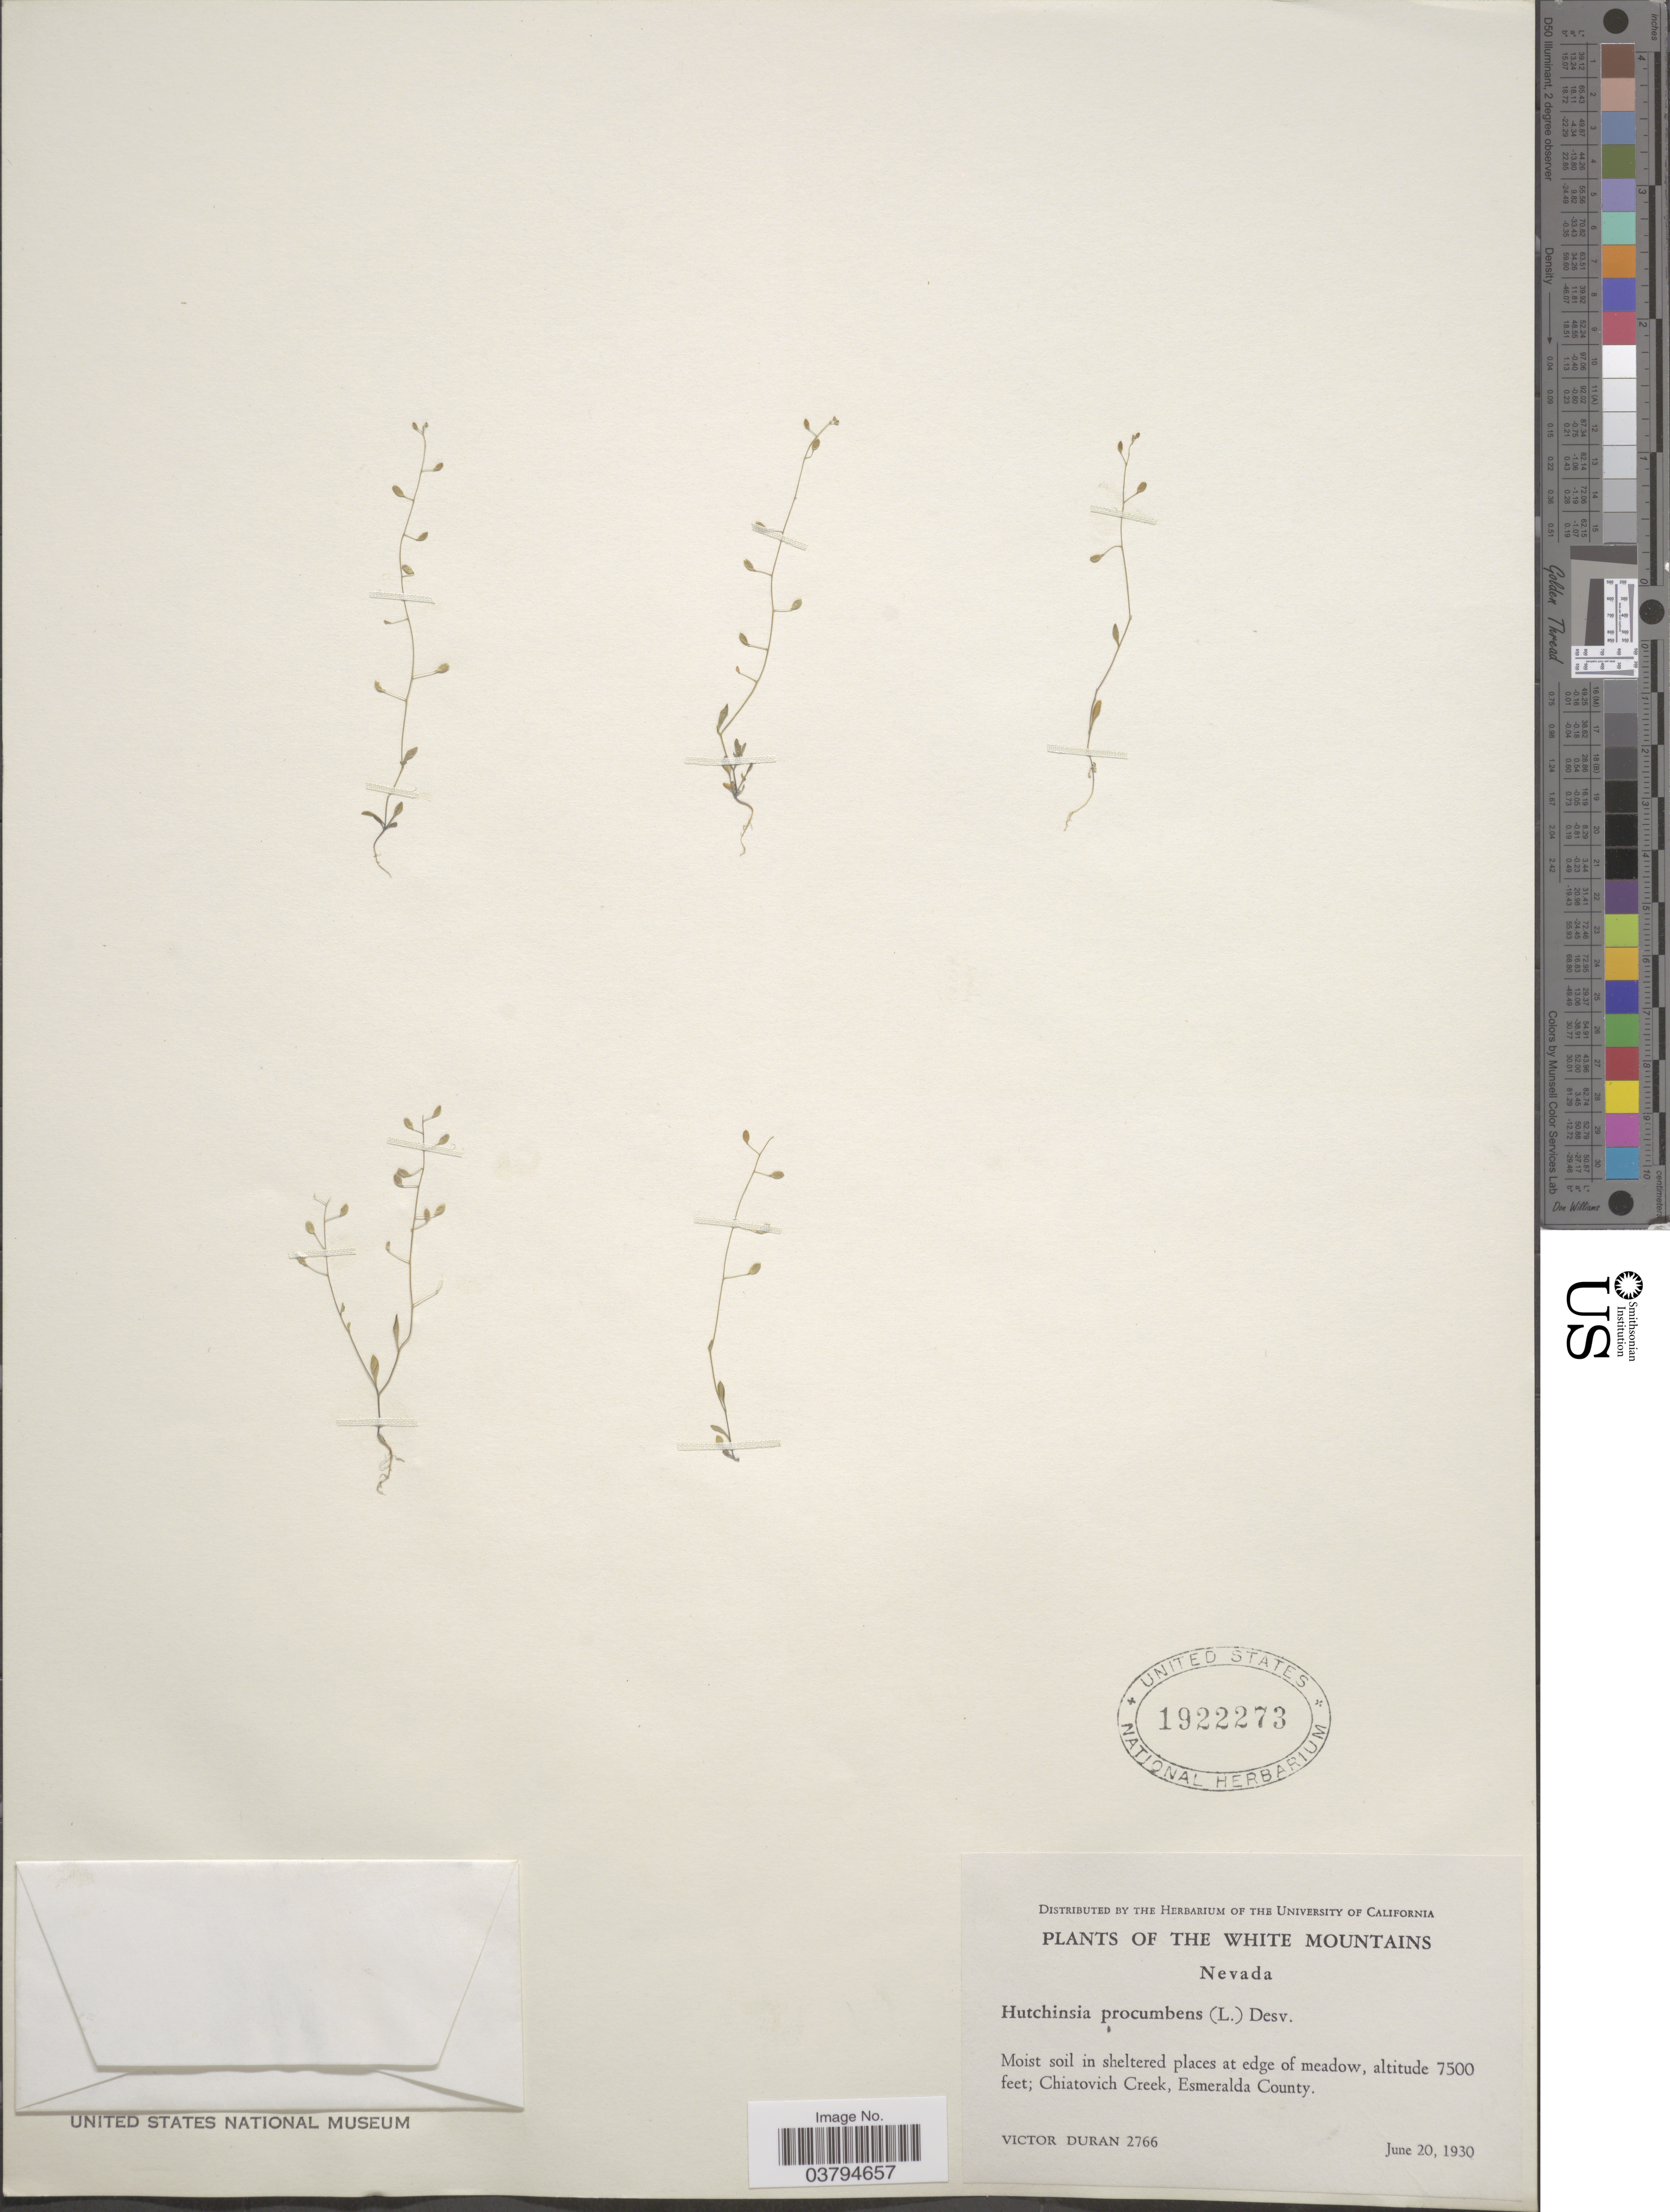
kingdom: Plantae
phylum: Tracheophyta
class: Magnoliopsida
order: Brassicales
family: Brassicaceae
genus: Hornungia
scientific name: Hornungia procumbens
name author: (L.) Hayek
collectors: V. Duran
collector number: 2766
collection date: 1930-06-20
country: United States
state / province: Nevada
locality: The White Mountains. Chiatovich Creek, Esmeralda County.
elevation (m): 2286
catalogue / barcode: US 1922273